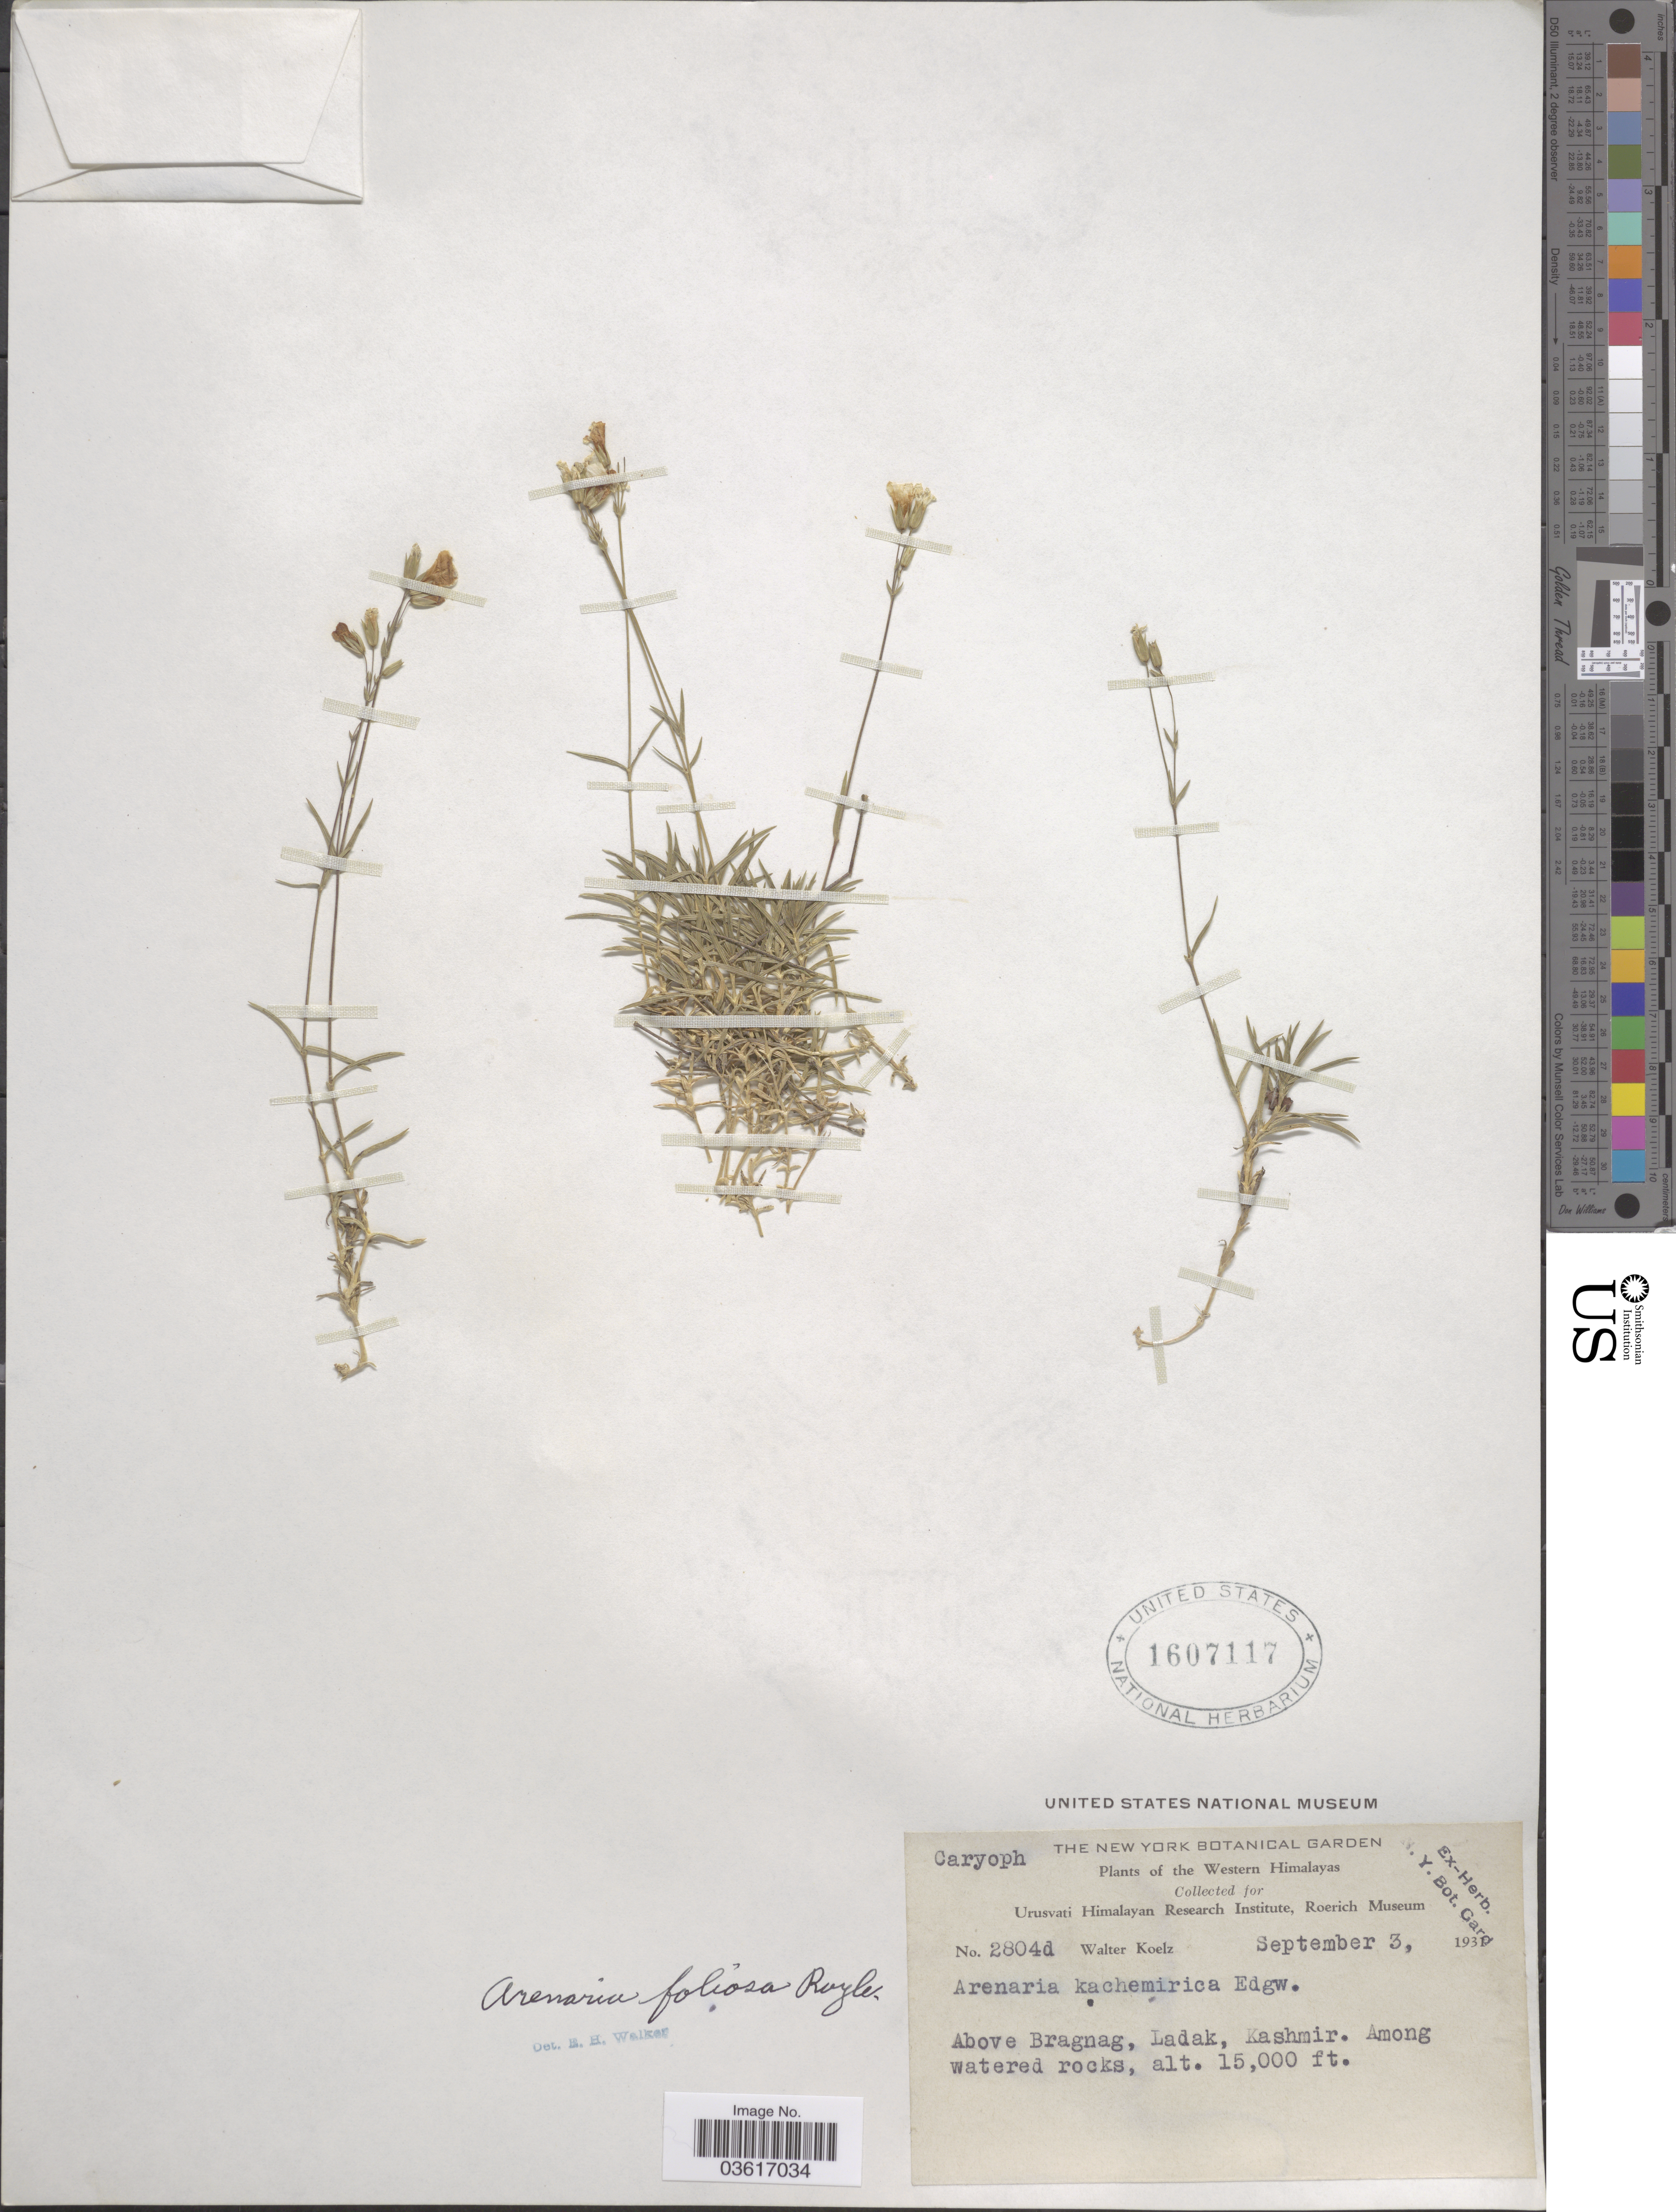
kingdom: Plantae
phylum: Tracheophyta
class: Magnoliopsida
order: Caryophyllales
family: Caryophyllaceae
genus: Minuartia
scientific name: Minuartia foliosa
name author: (Royle ex Edgew. & Hook. f.) R.B. Majumdar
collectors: W. N. Koelz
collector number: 2804d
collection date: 1931-09-03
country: India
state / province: Ladakh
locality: Western Himalayas. Above Bragnag, Ladak, Kashmir.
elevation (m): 4572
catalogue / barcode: US 1607117